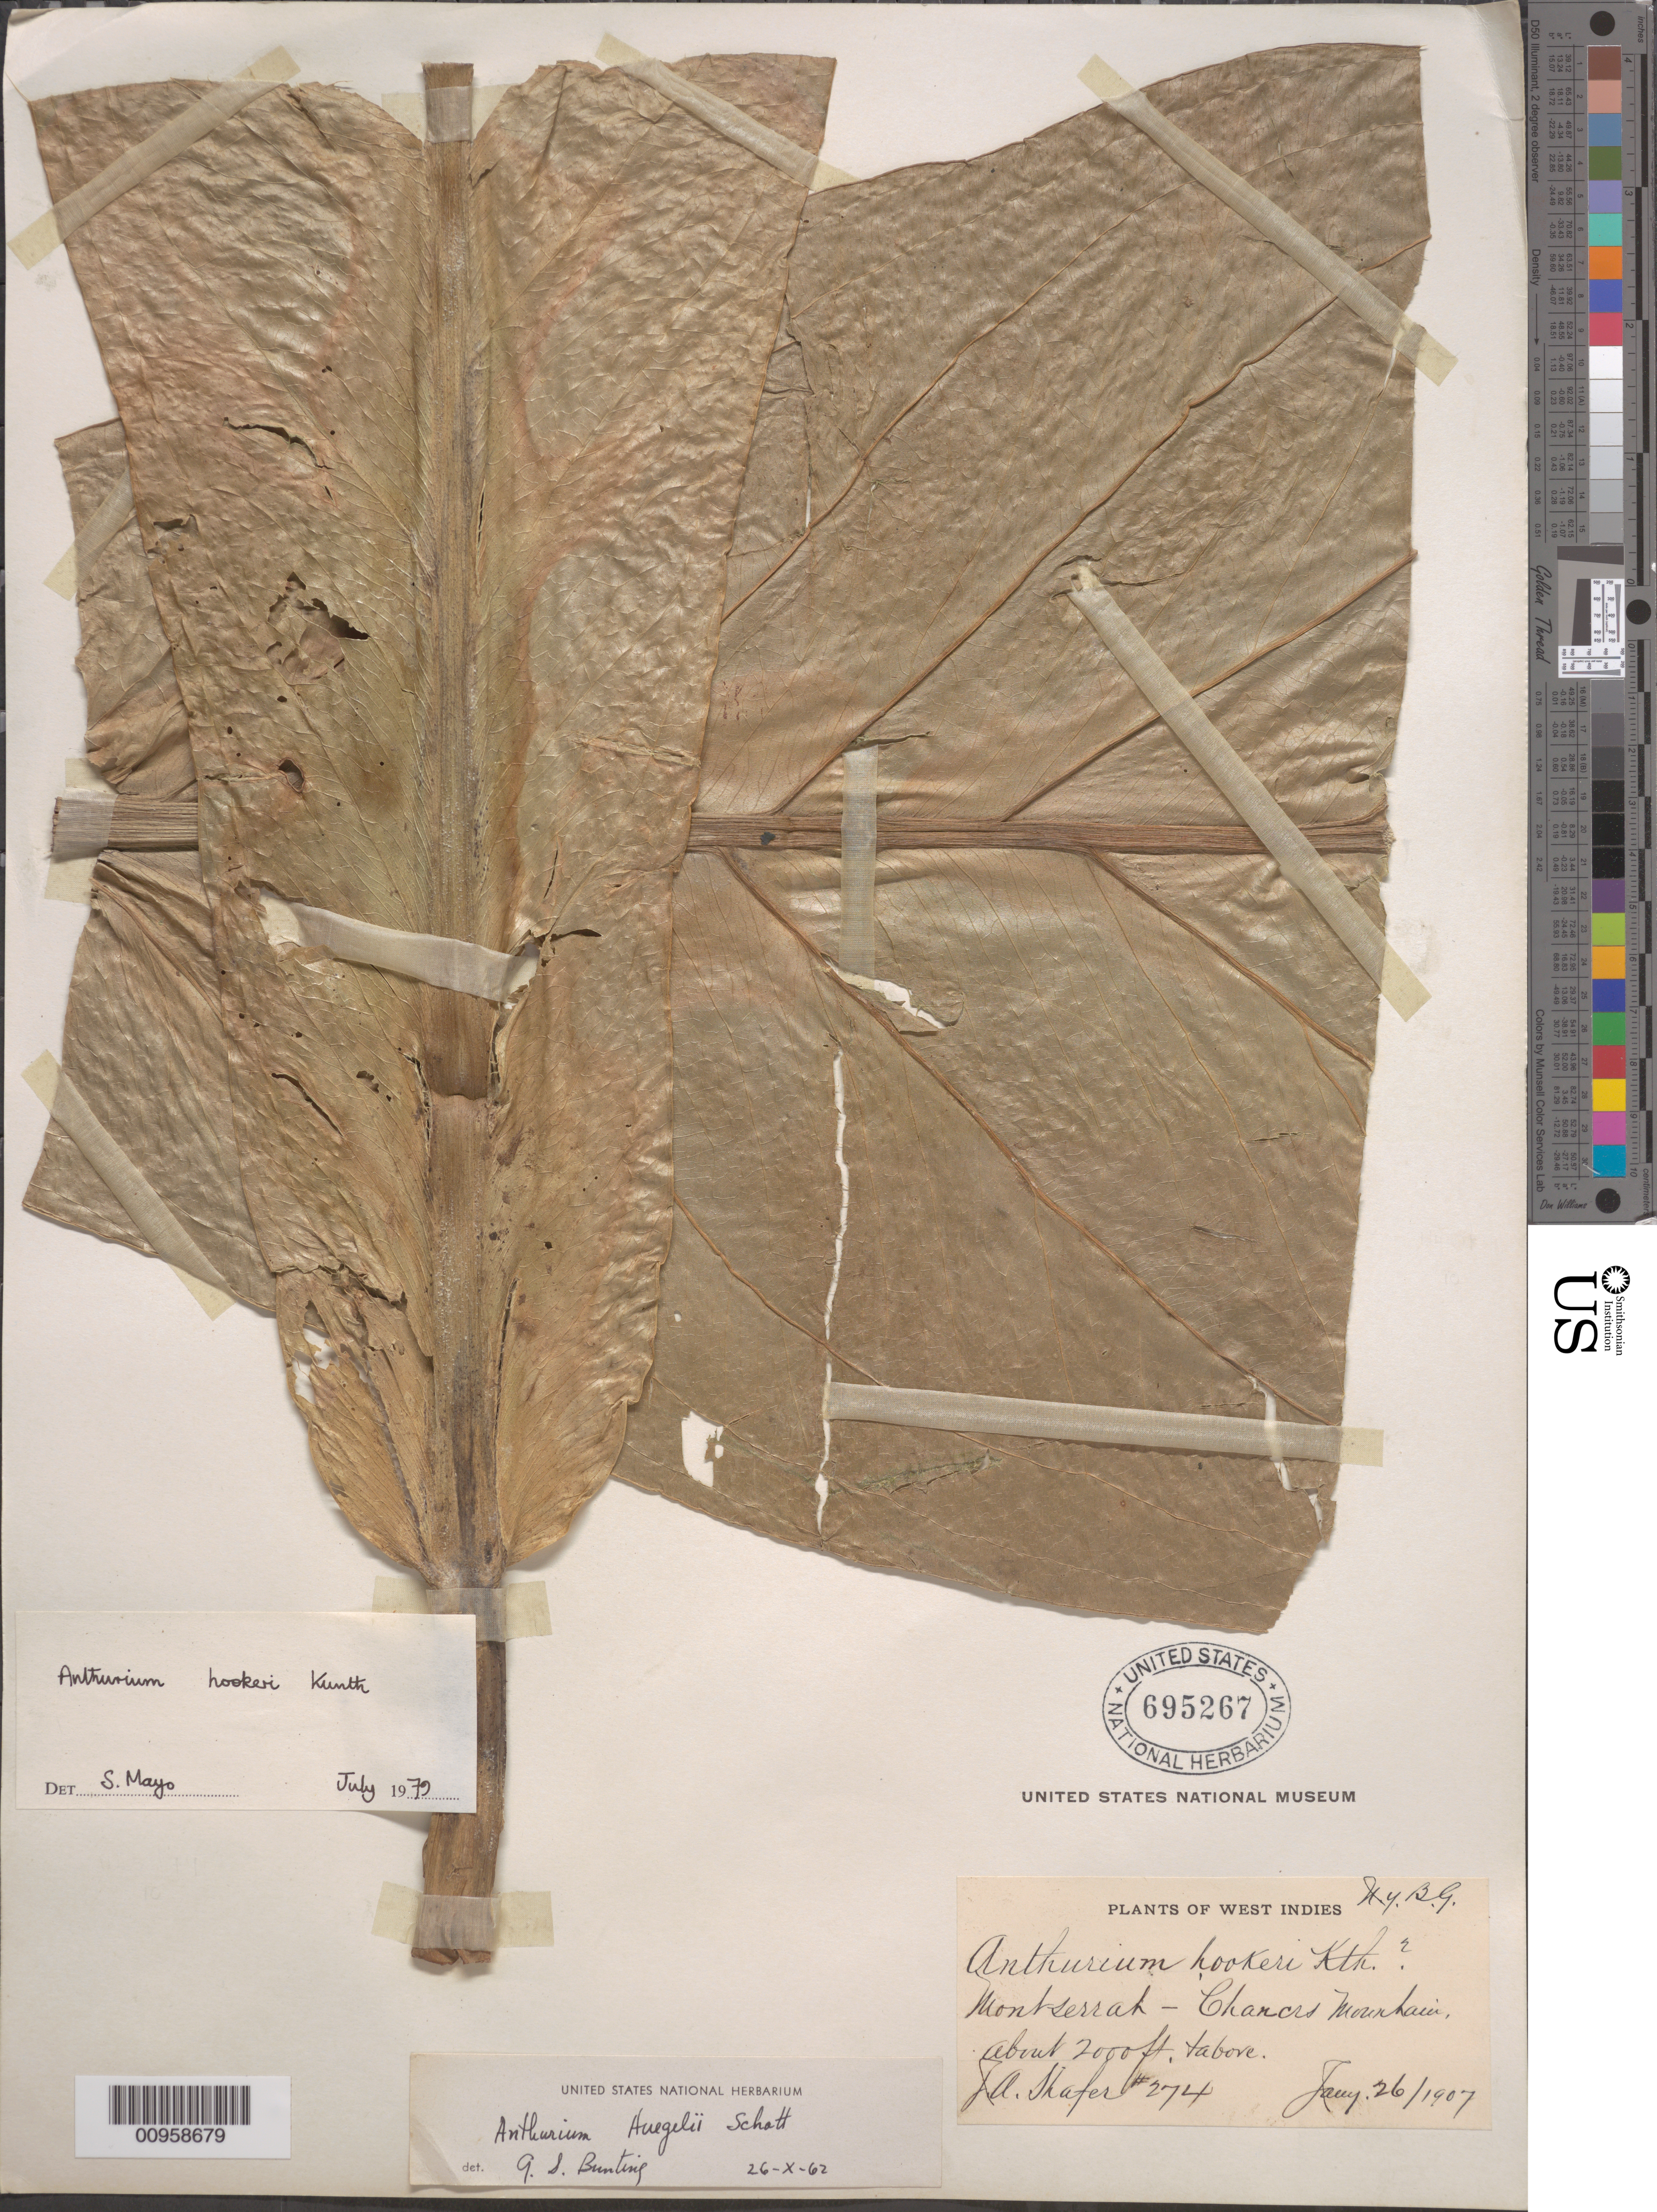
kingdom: Plantae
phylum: Tracheophyta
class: Liliopsida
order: Alismatales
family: Araceae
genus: Anthurium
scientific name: Anthurium hookeri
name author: Kunth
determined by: Mayo, S.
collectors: J. A. Shafer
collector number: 274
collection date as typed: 26 Jul 1907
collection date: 1907-07-26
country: Montserrat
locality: "Chances" Mountain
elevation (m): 610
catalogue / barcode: US 695267